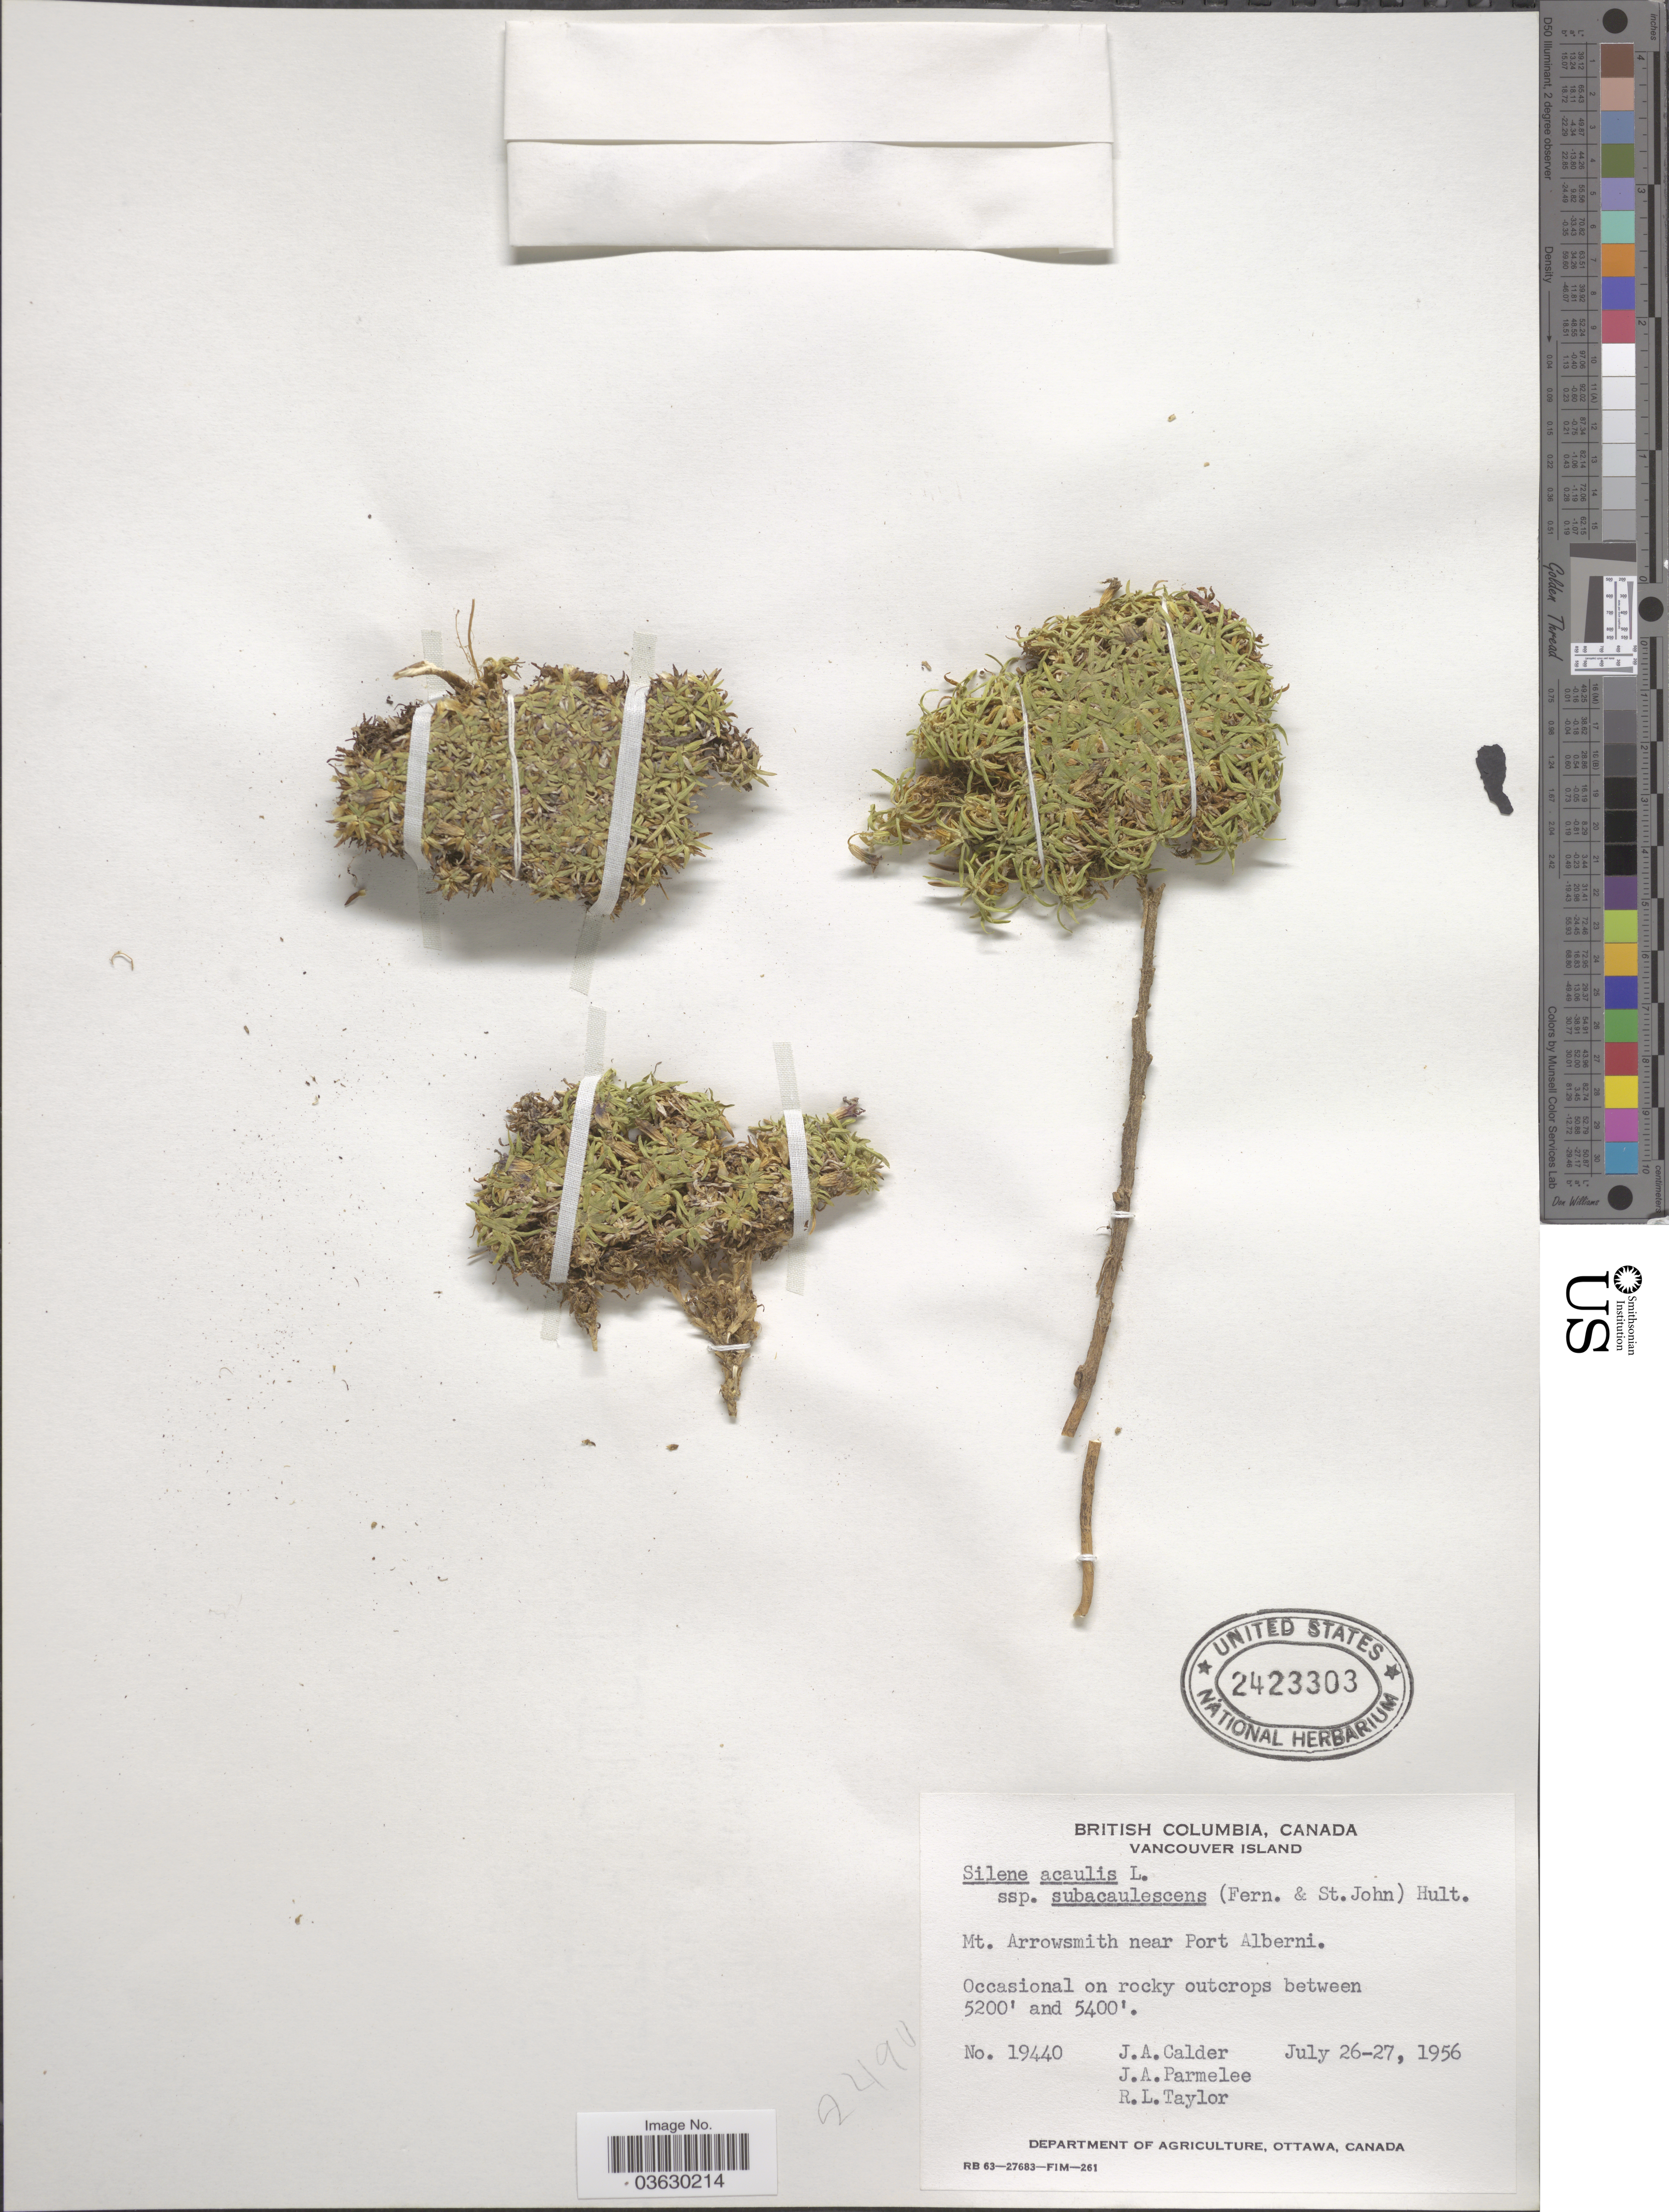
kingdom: Plantae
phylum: Tracheophyta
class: Magnoliopsida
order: Caryophyllales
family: Caryophyllaceae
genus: Silene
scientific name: Silene acaulis var. subacaulescens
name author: (F.N. Williams) C.L. Hitchc. & H. St. John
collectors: J. A. Calder, J. A. Parmelee & R. Taylor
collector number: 19440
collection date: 1956-07-26/1956-07-27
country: Canada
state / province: British Columbia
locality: Vancouver Island. Mt. Arrowsmith near Port Alberni.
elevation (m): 1585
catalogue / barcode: US 2423303